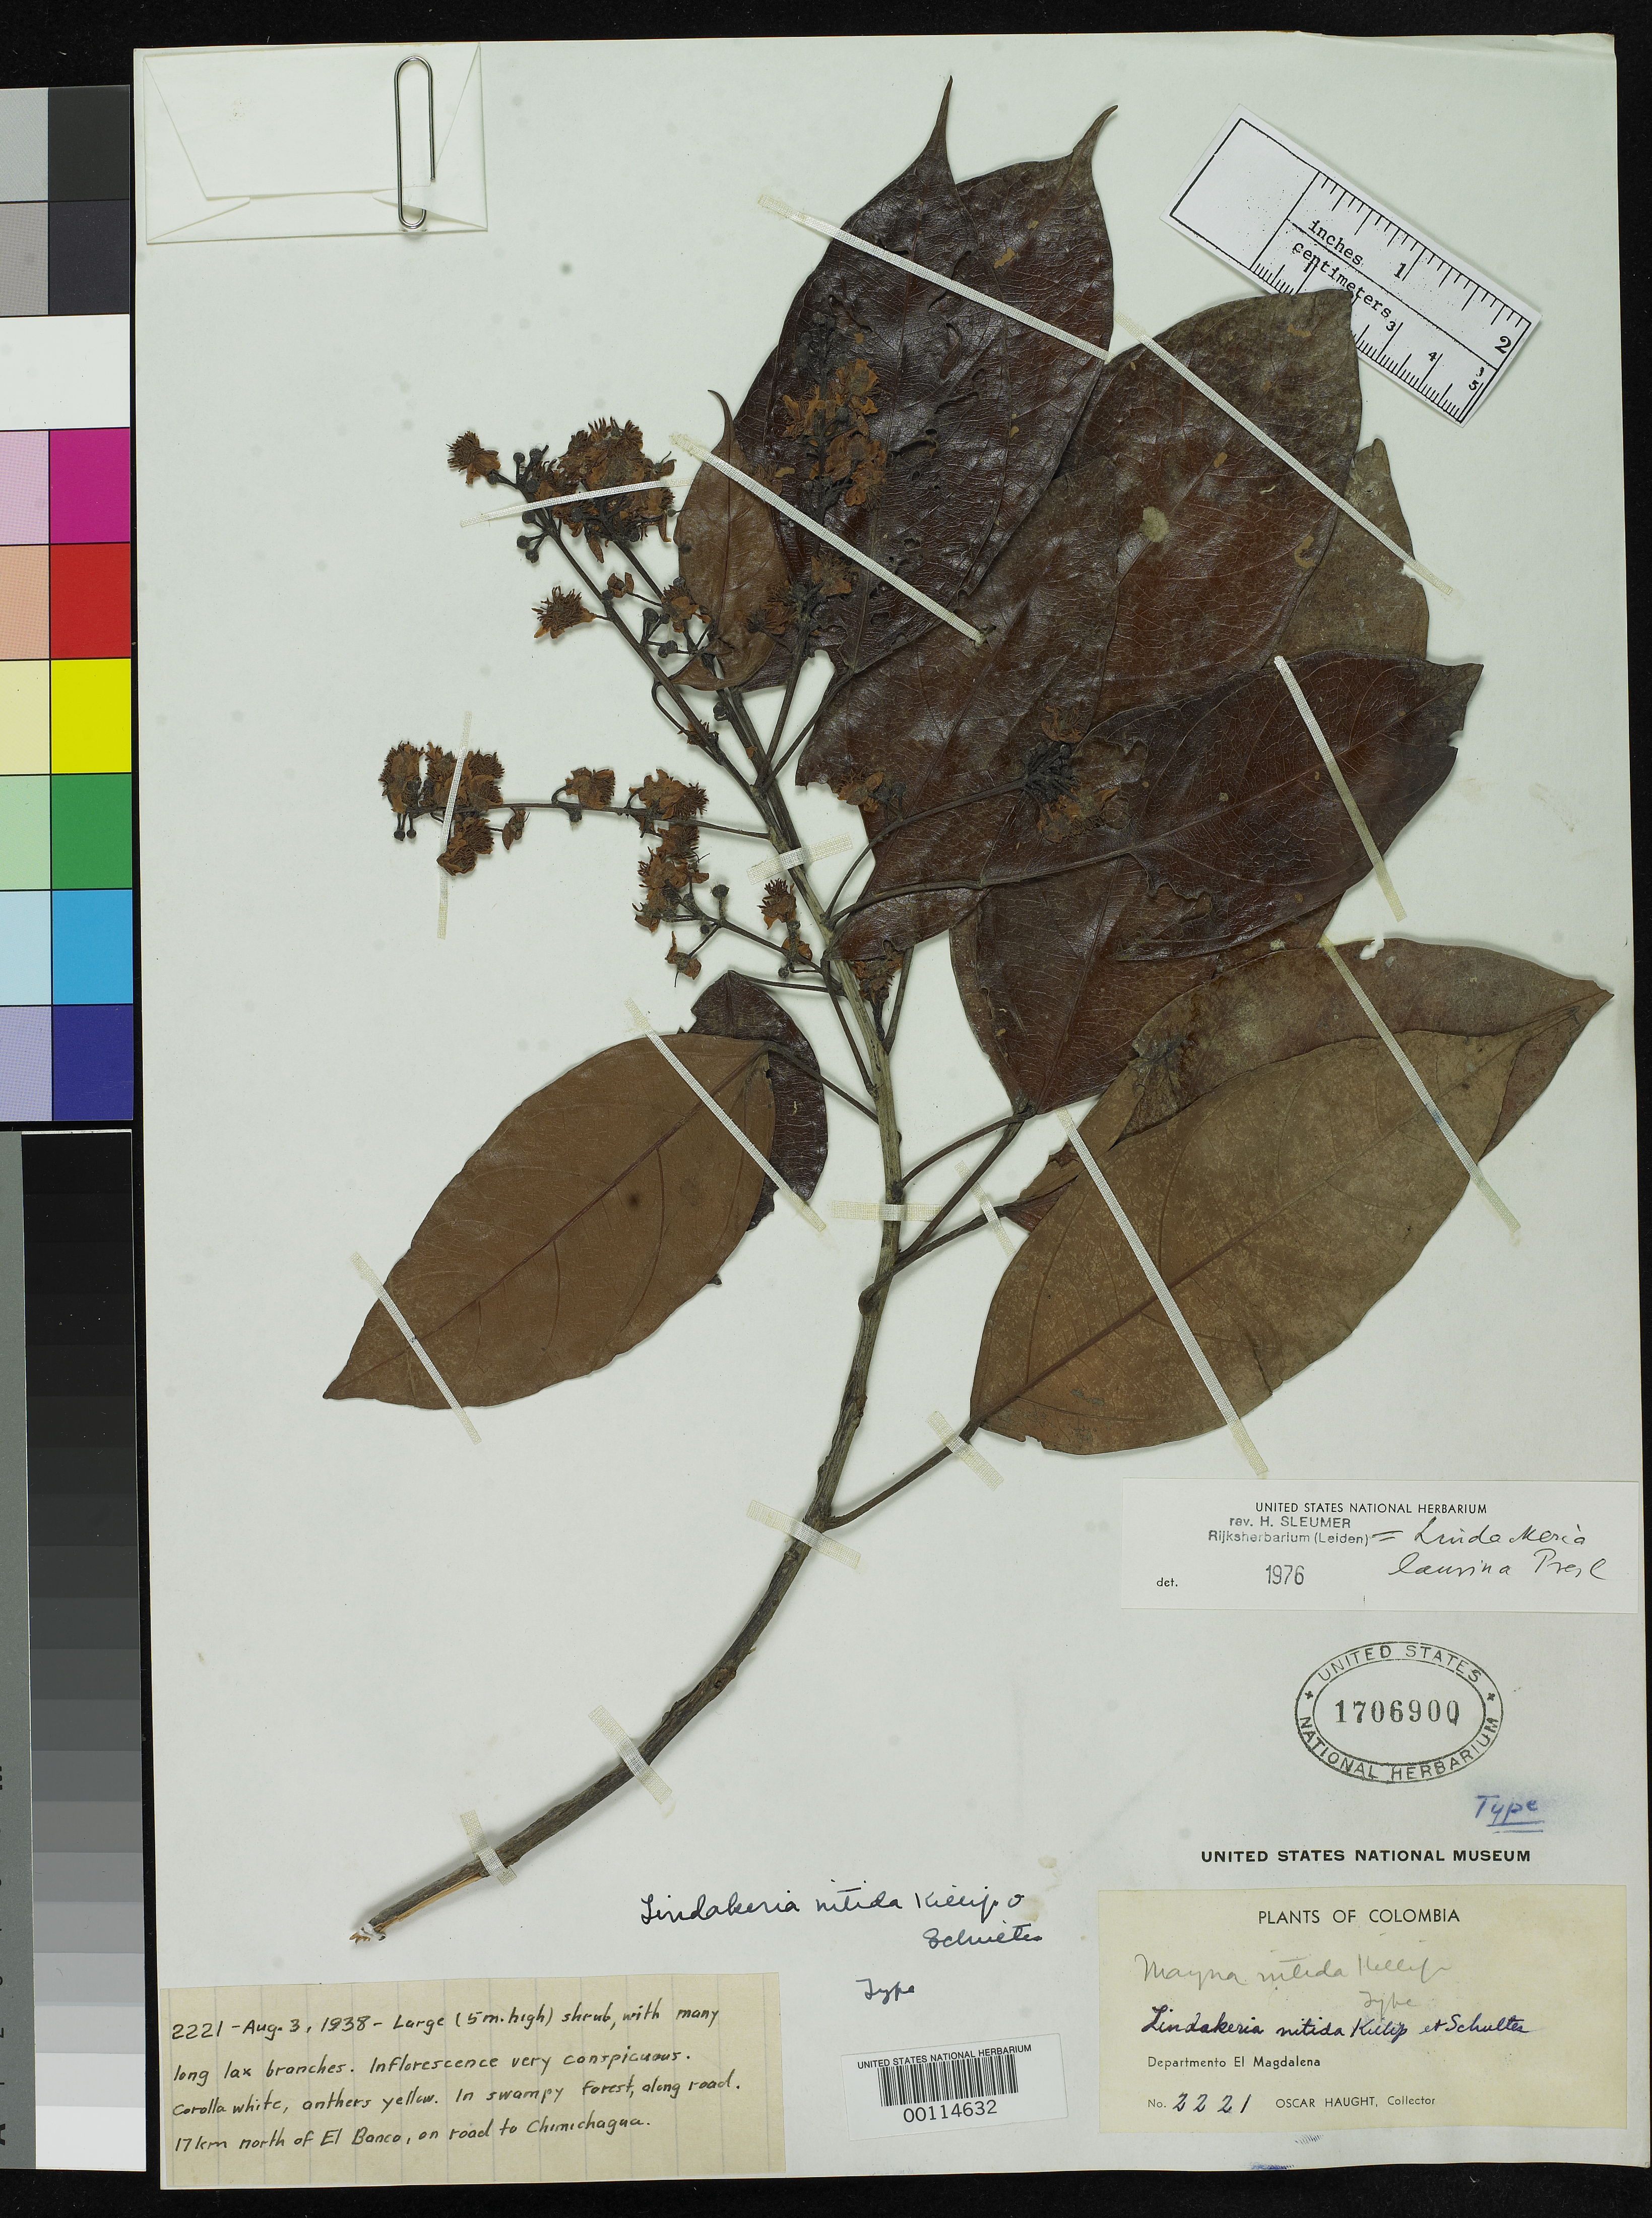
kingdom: Plantae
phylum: Tracheophyta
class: Magnoliopsida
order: Malpighiales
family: Achariaceae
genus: Lindackeria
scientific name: Lindackeria nitida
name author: Killip & R.E. Schult.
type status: Holotype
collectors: O. L. Haught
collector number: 2221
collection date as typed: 03 Aug 1938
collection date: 1938-08-03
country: Colombia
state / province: Magdalena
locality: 17 km N of el Banco, road to Chimichagua.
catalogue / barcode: US 1706900